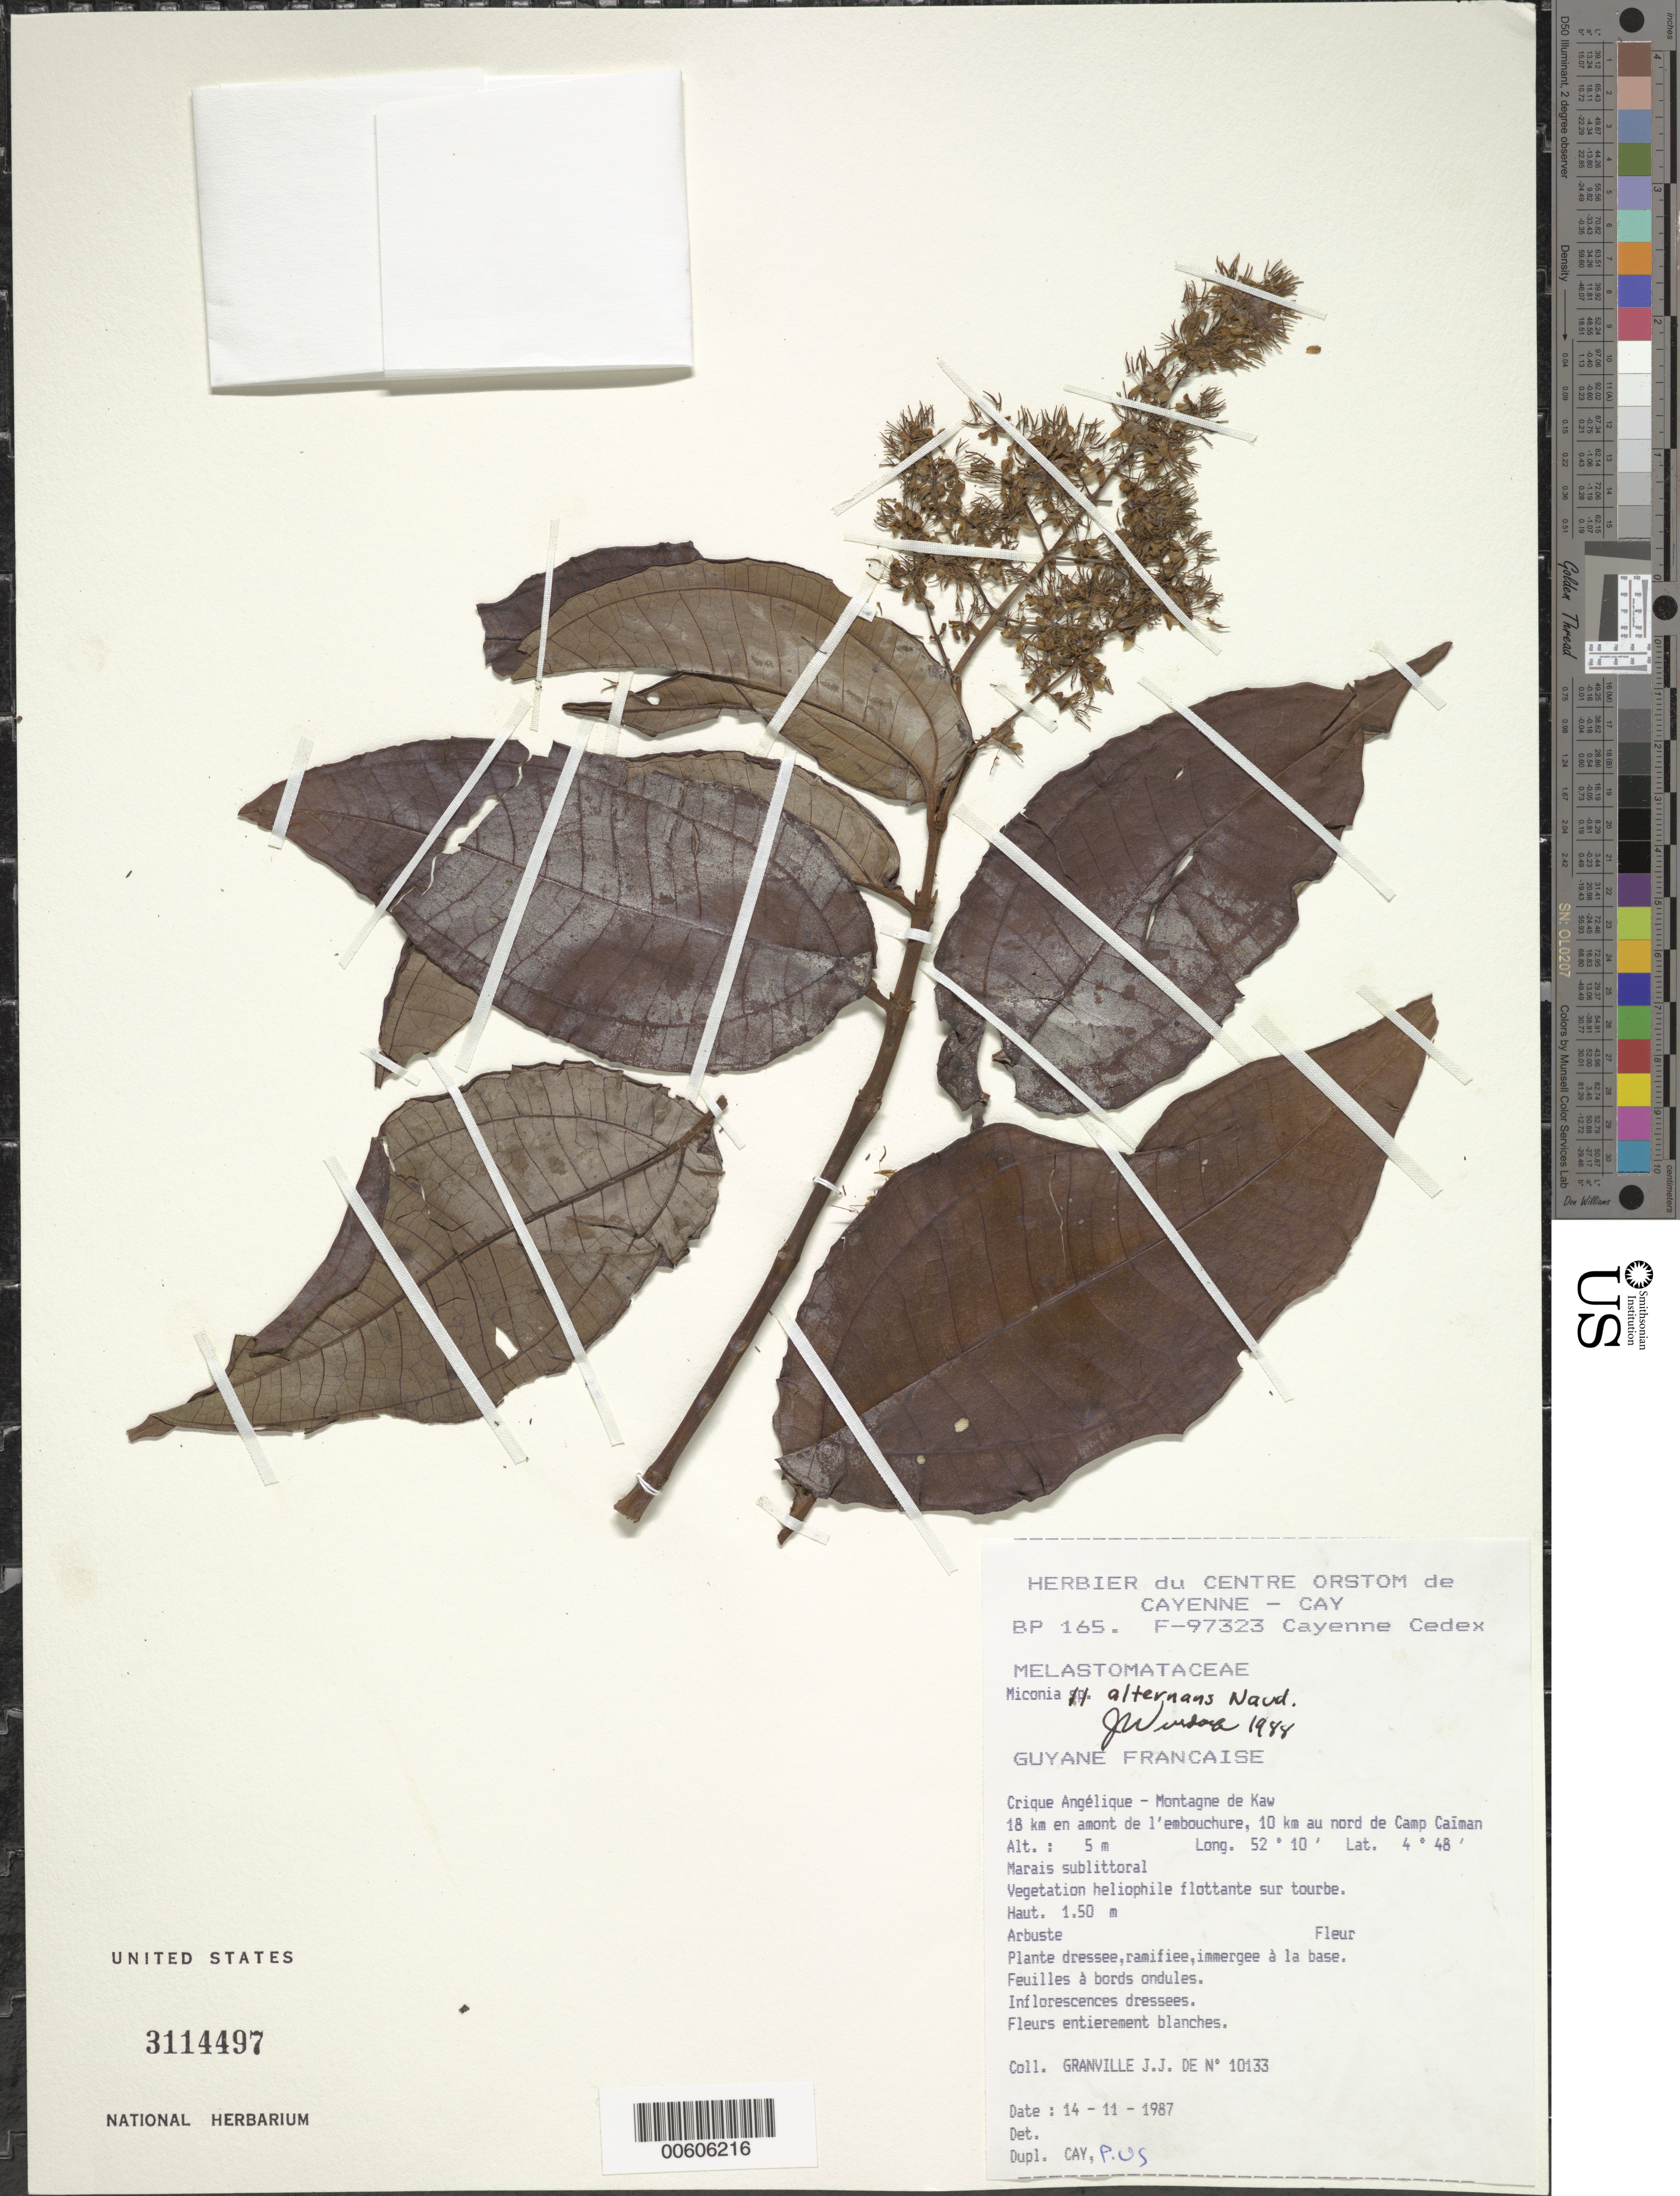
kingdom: Plantae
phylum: Tracheophyta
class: Magnoliopsida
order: Myrtales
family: Melastomataceae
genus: Miconia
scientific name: Miconia alternans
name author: Naudin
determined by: Wurdack, John J., (US), US (UNITED STATES)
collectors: J.-J. de Granville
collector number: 10133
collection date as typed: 14-Nov-87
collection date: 1987-11-14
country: French Guiana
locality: Crique Angélique, Montagne de Kaw; 18 km en amont de l'embouchure, 10 km au nord de Camp Caíman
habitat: Marais sublittoral; vegetation heliophile flottante sur tourbe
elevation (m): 5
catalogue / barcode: US 3114497